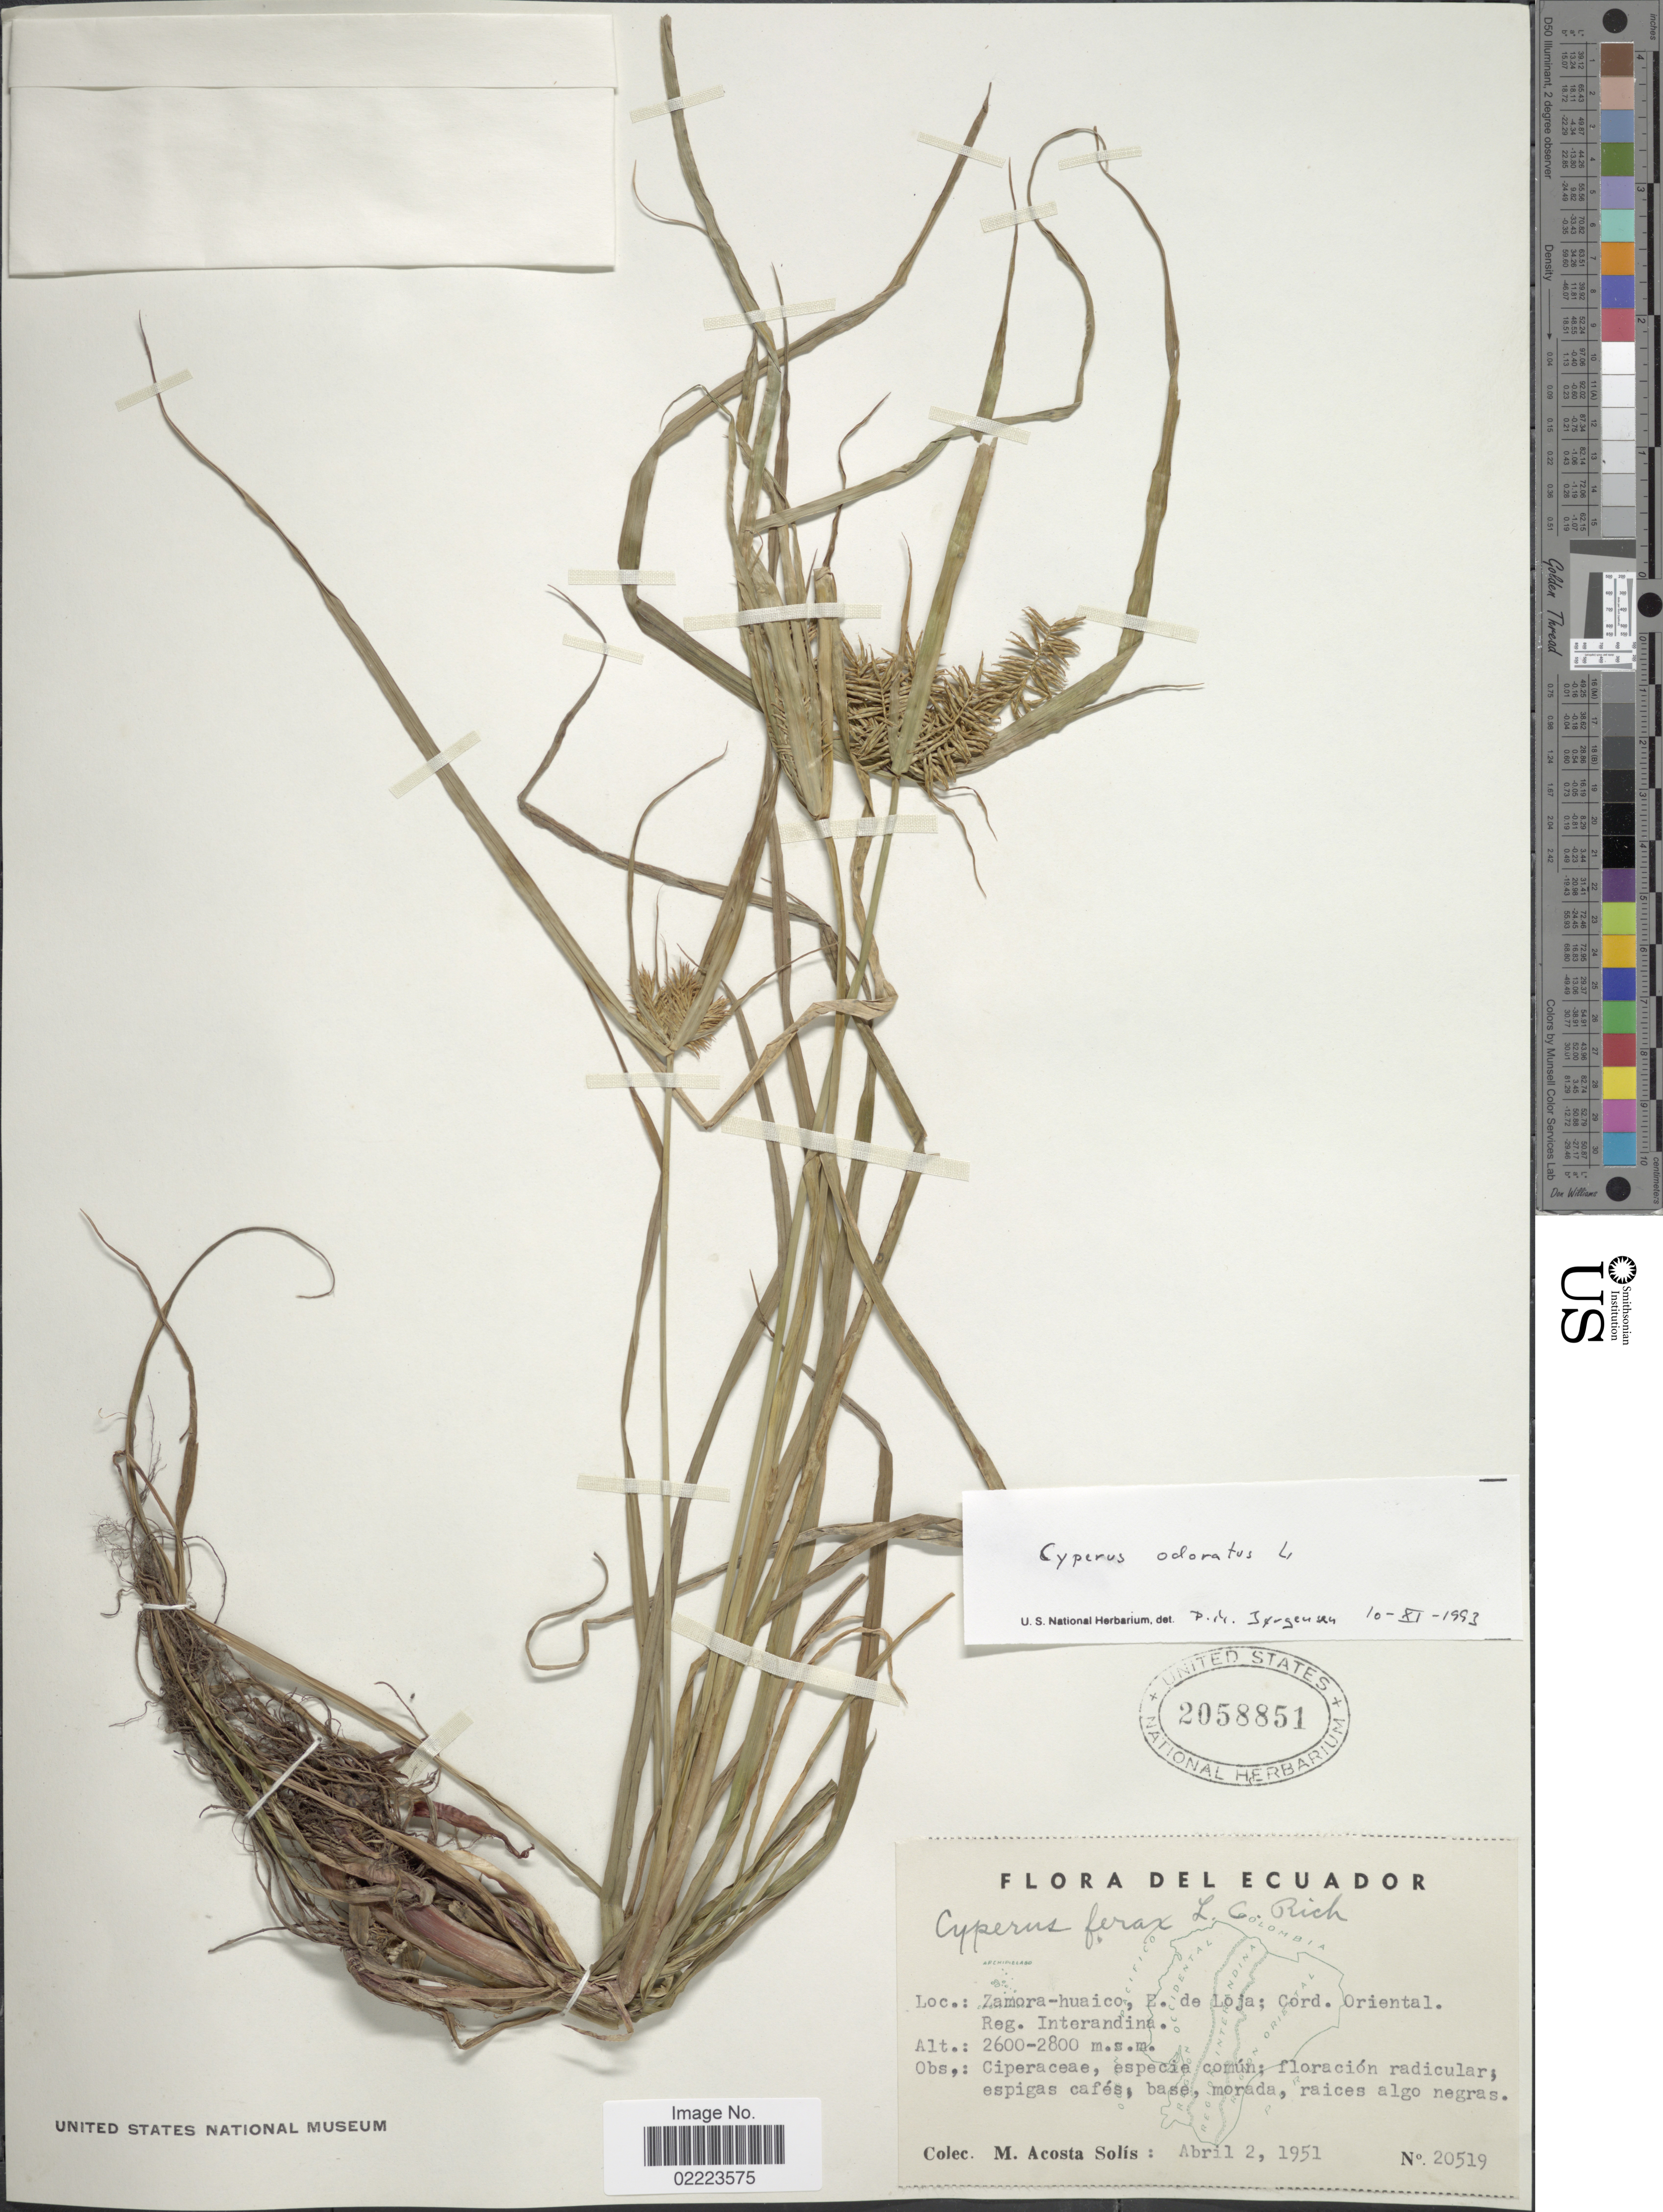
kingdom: Plantae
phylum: Tracheophyta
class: Liliopsida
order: Poales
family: Cyperaceae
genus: Cyperus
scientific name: Cyperus odoratus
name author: L.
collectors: M. Acosta Solis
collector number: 20519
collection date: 1951-04-02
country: Ecuador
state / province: Loja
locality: Zamora-huaico, E. de Loja; Cord. Oriental. Reg. Interadina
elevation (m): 2600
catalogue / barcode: US 2058851